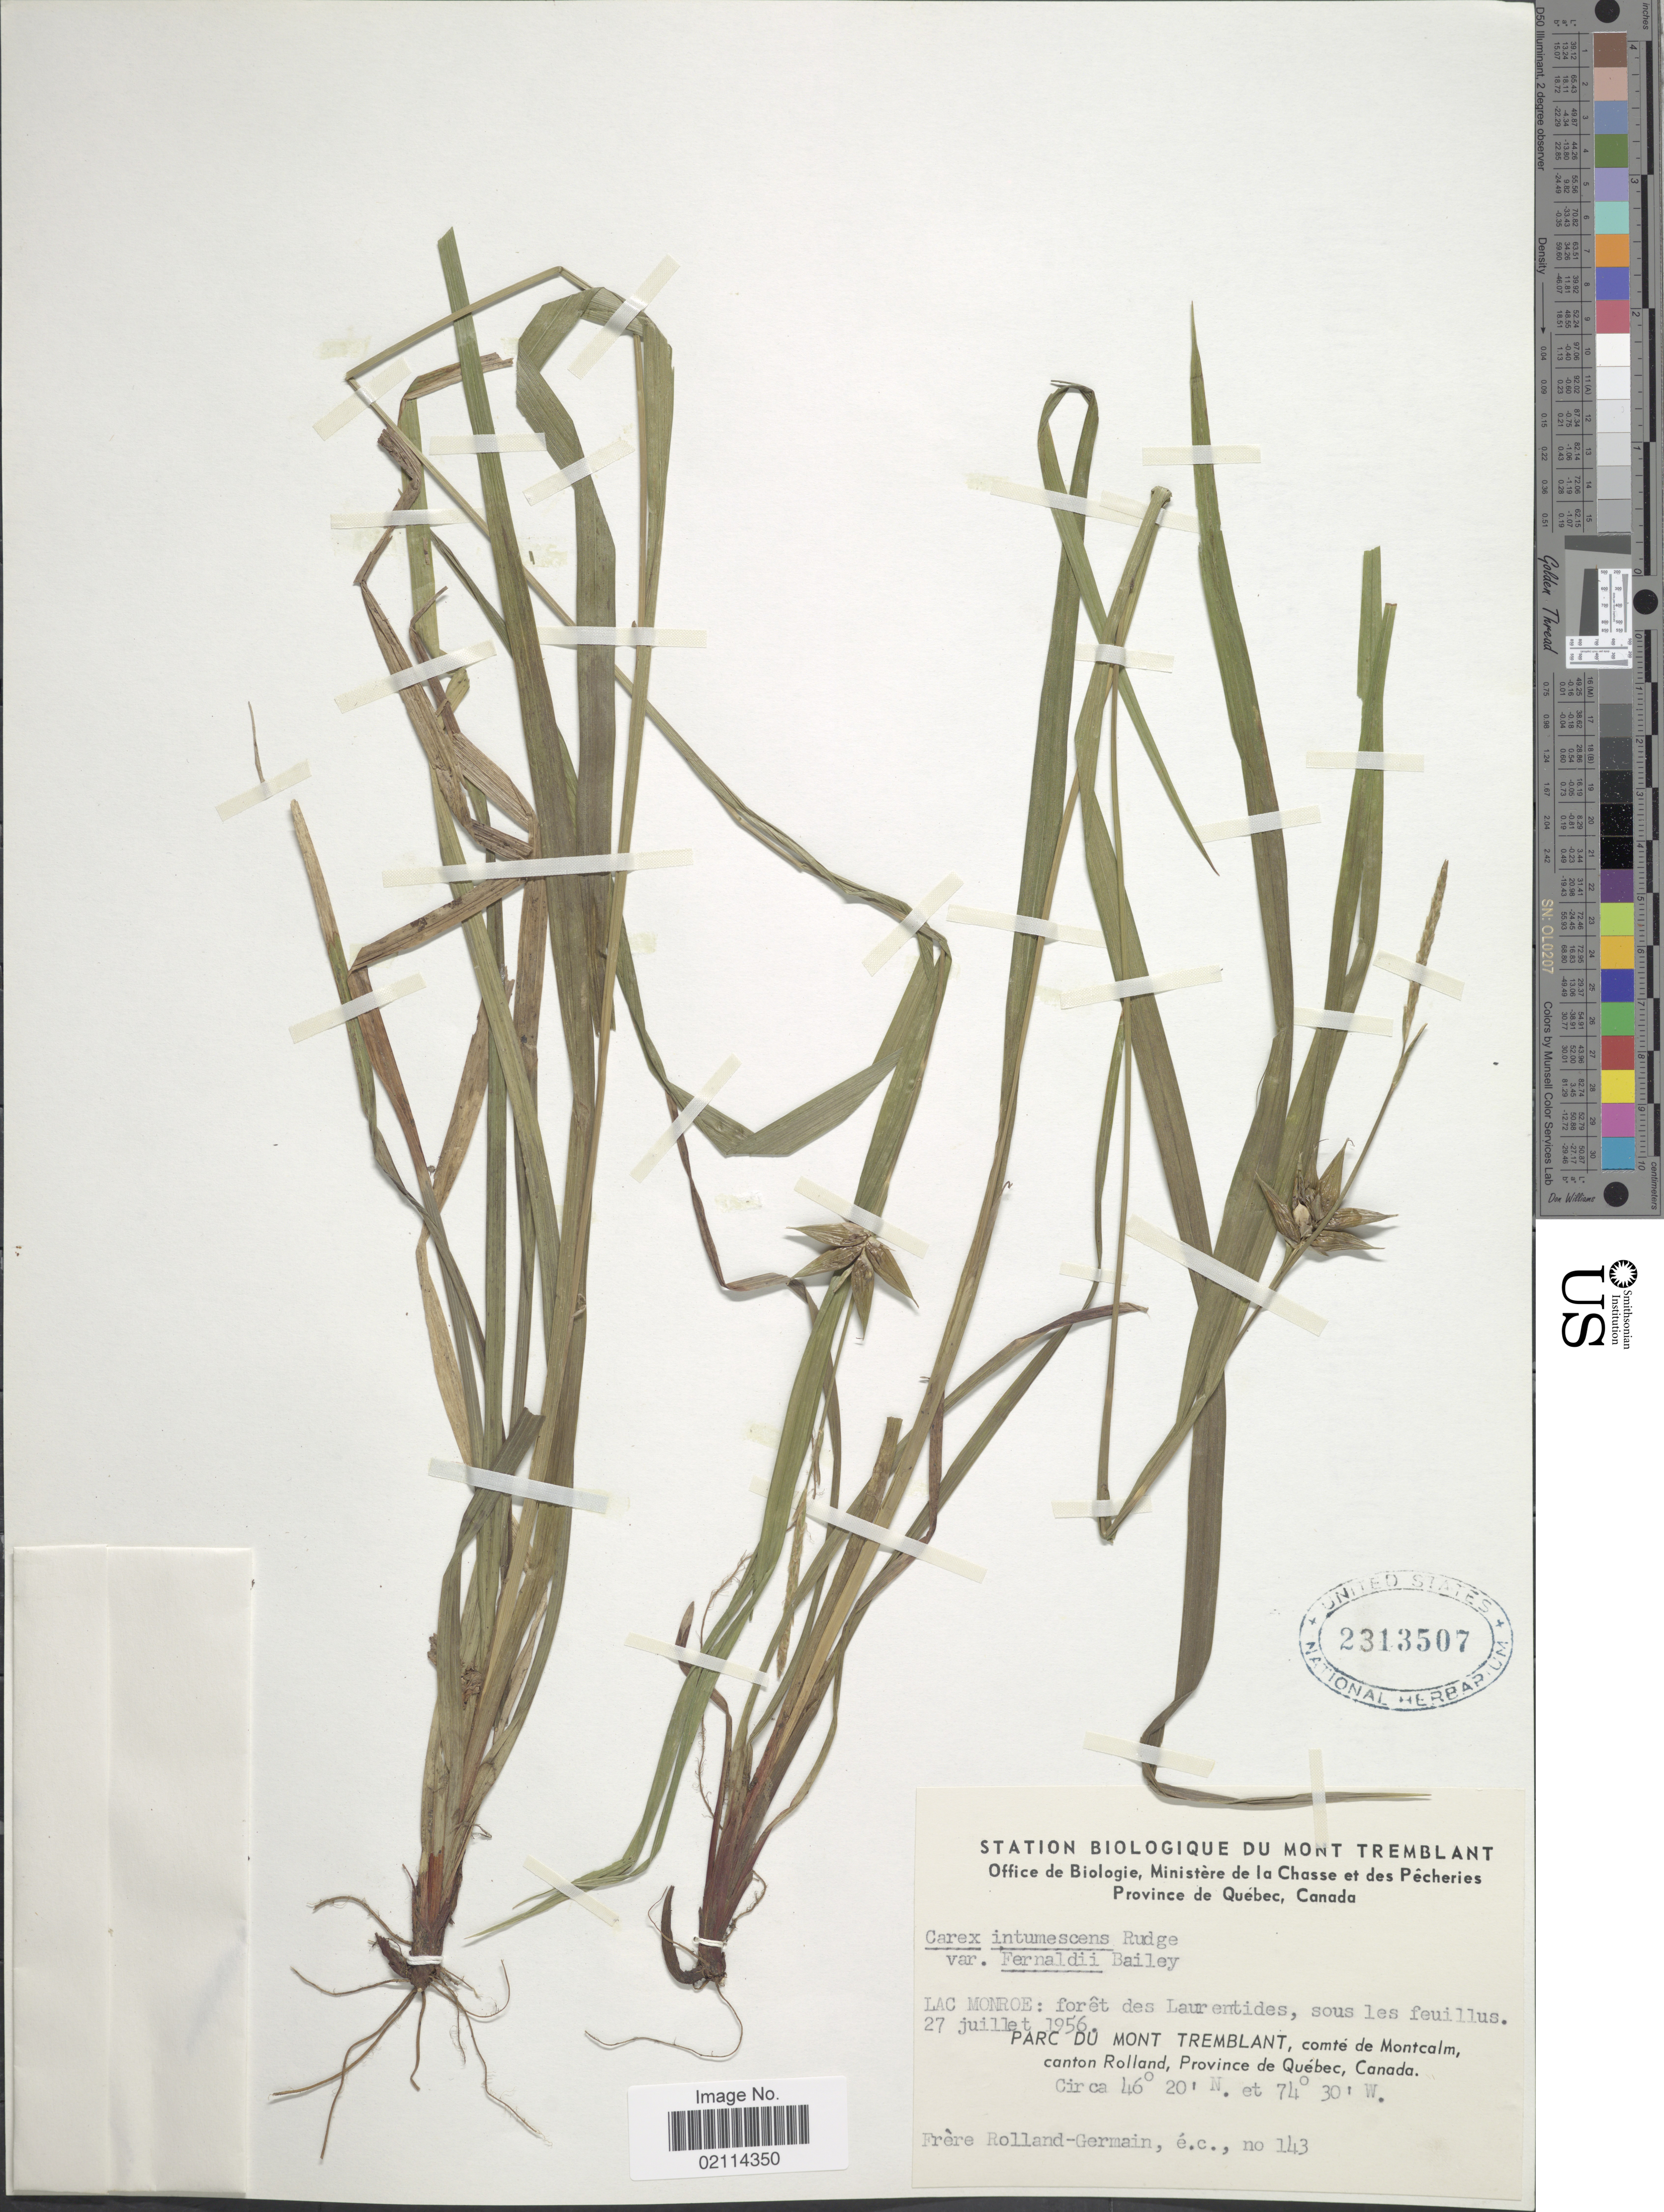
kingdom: Plantae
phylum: Tracheophyta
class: Liliopsida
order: Poales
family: Cyperaceae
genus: Carex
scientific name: Carex intumescens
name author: Rudge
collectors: Rolland-Germain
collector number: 143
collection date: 1956-07-27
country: Canada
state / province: Quebec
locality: Lac Monoe: foret des Laurentides, sous les feuillus, Parc du Mont Tremblant, comte de Montcalm, canton Rolland.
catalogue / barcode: US 2313507